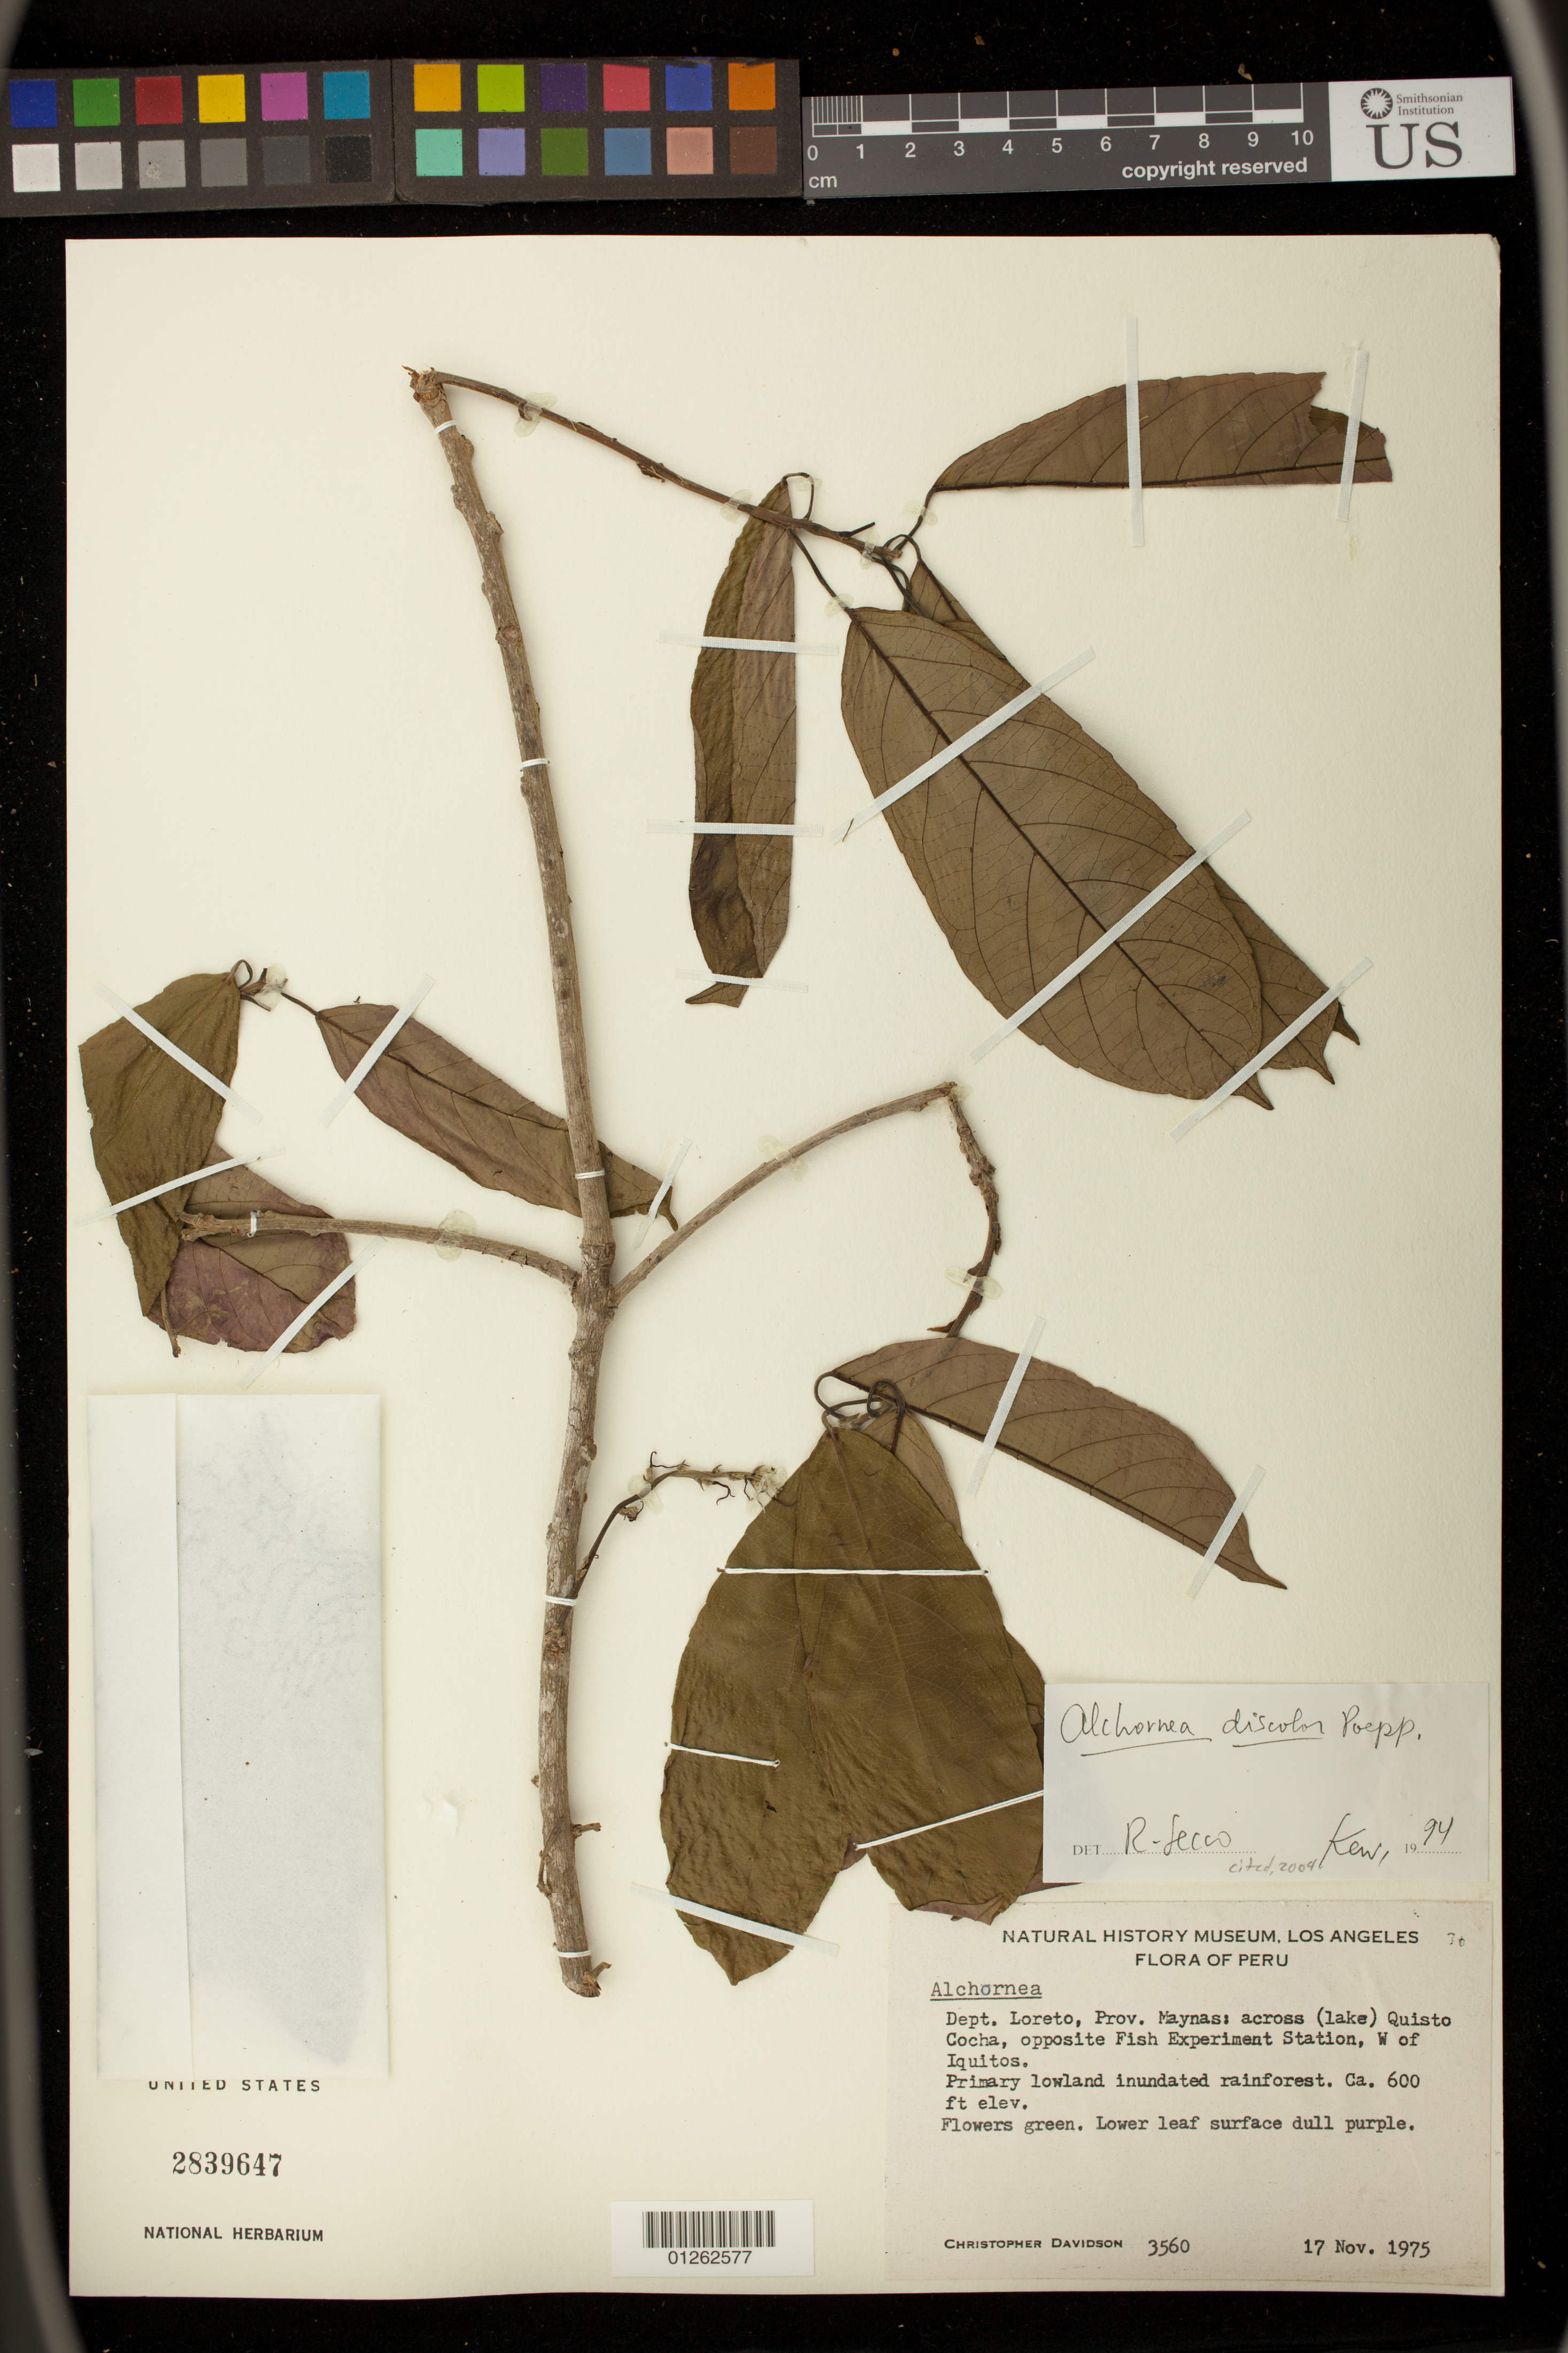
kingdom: Plantae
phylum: Tracheophyta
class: Magnoliopsida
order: Malpighiales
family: Euphorbiaceae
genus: Alchornea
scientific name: Alchornea discolor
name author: Poepp. & Endl.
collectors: C. Davidson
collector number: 3560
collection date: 1975-11-17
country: Peru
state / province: Loreto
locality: Prov. Maynas: across (lake) Quisto Cocha, opposite Fish Experiment Station, W of Iquits.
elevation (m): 183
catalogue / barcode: US 2839647